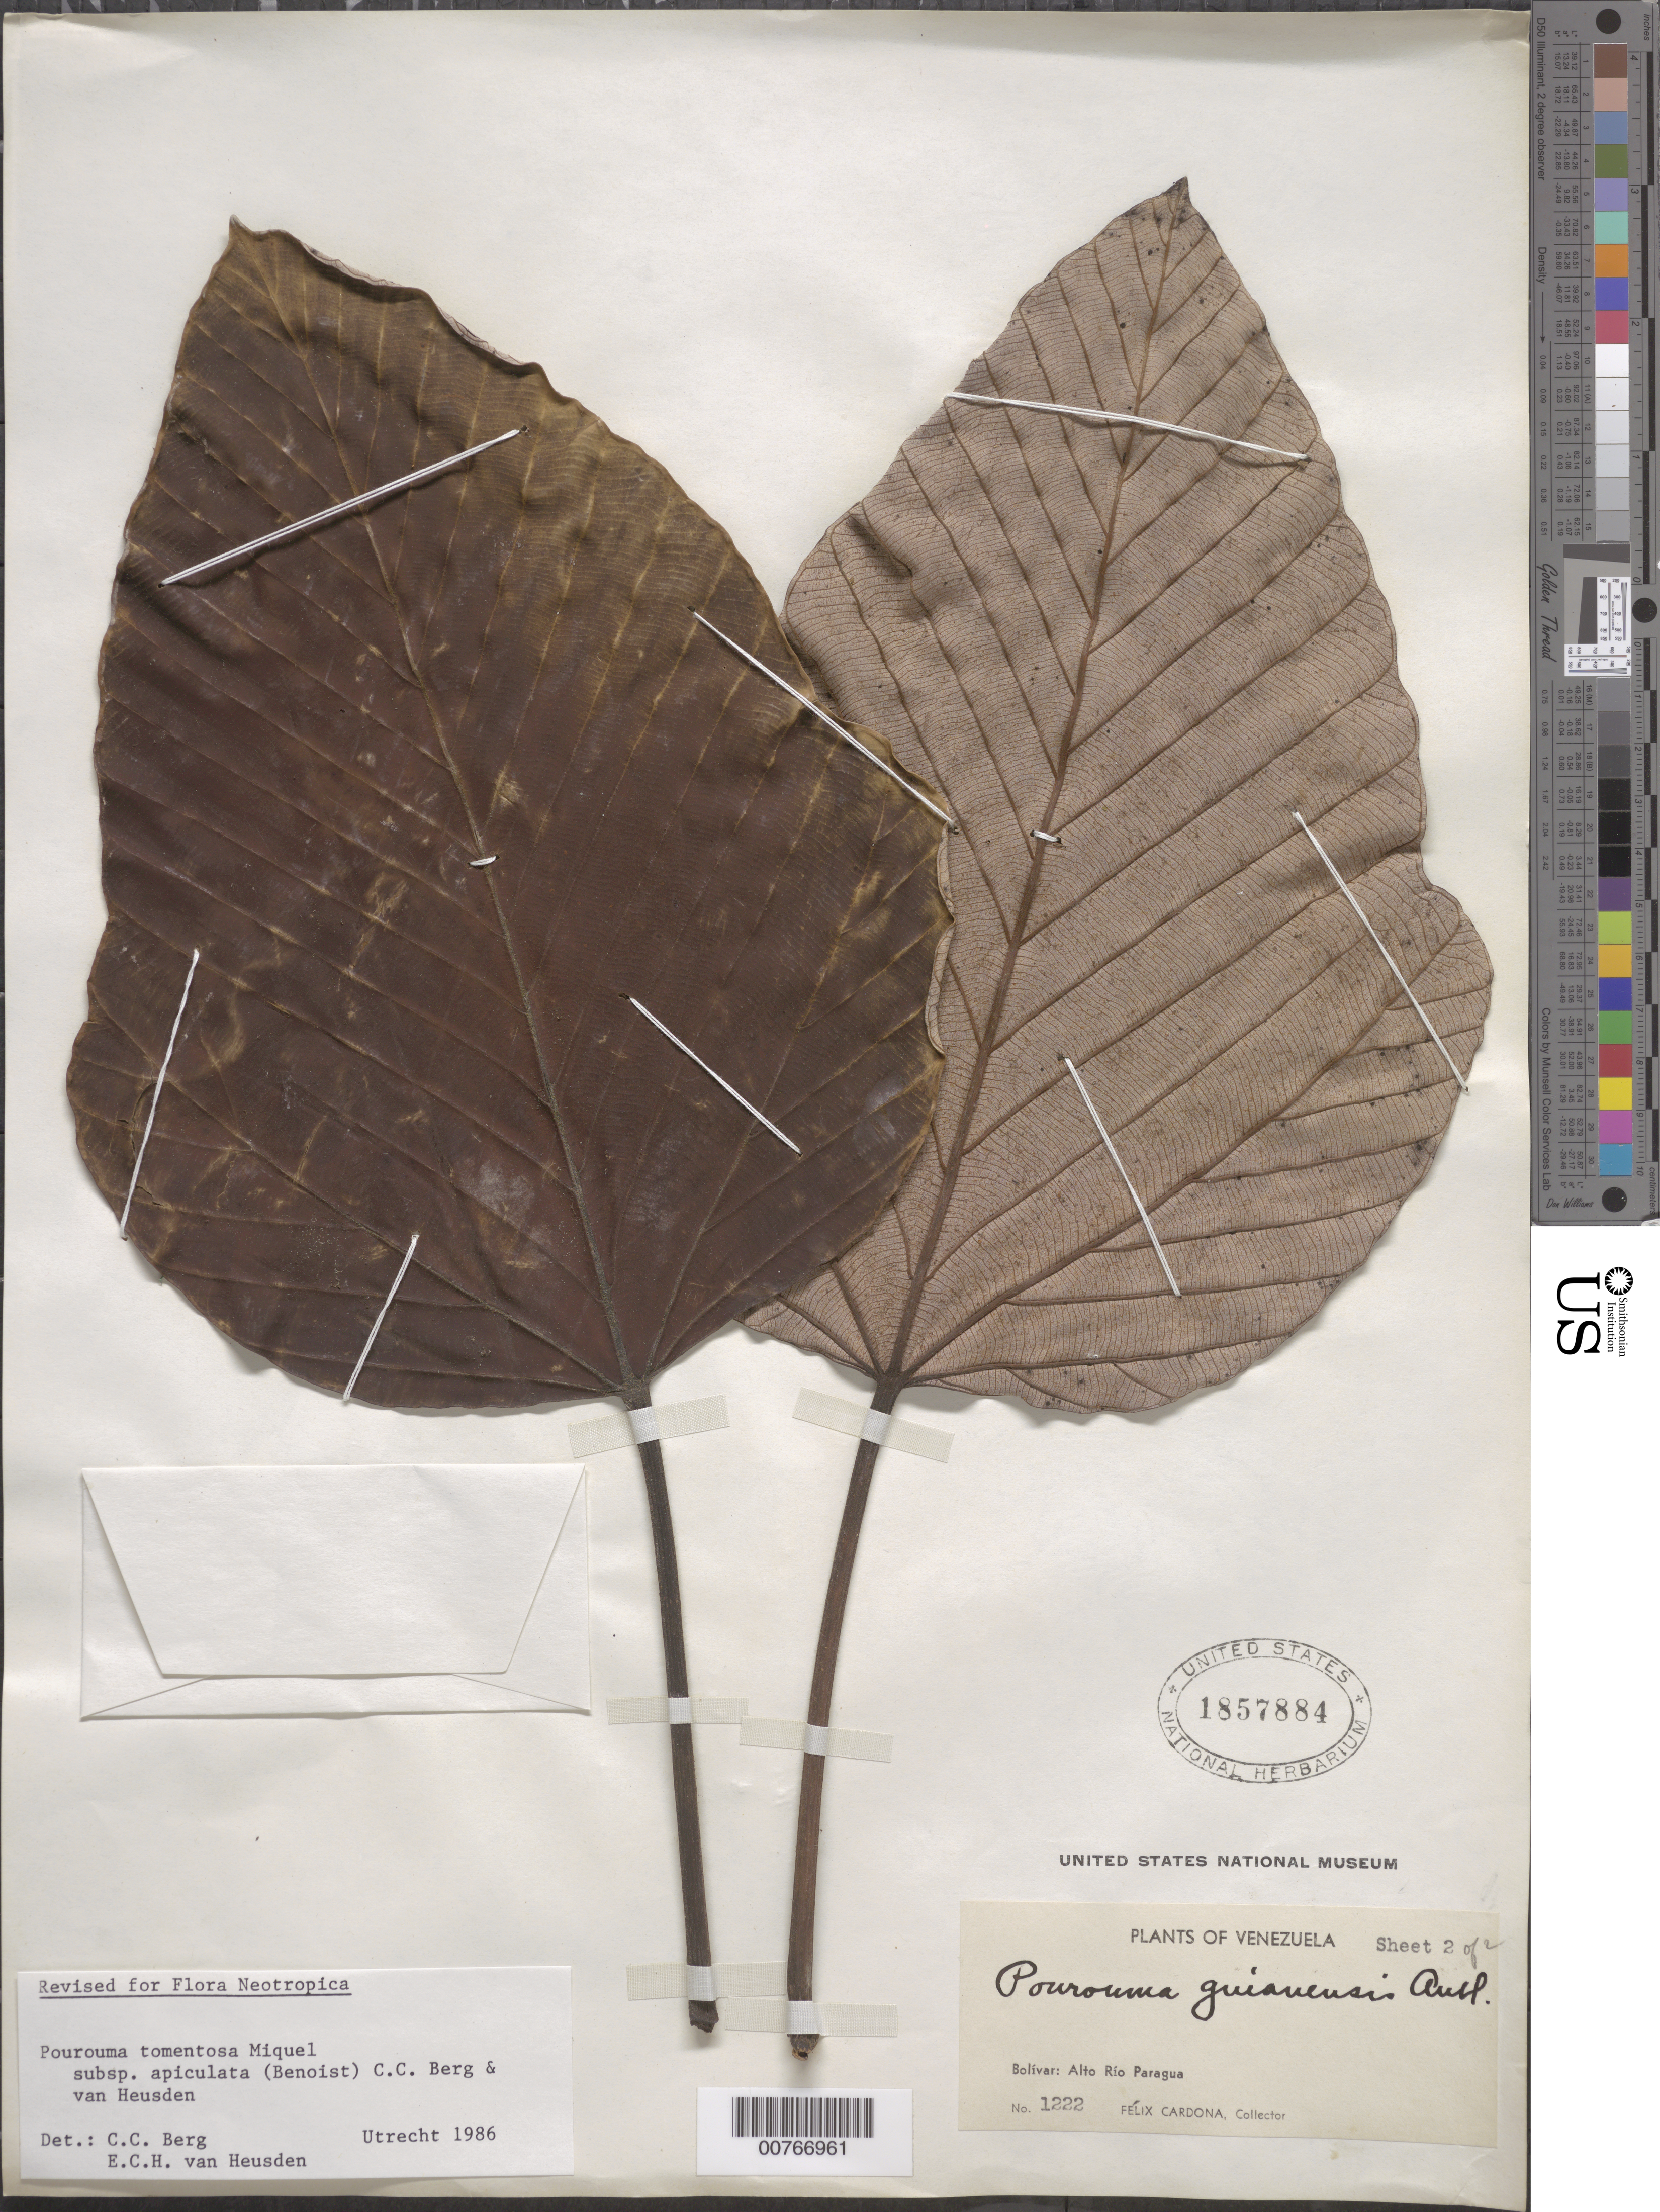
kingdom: Plantae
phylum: Tracheophyta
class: Magnoliopsida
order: Rosales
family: Urticaceae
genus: Pourouma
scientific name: Pourouma tomentosa subsp. apiculata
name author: Miq.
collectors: F. Cardona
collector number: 1222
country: Venezuela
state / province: Bolivar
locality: Alto Río Paragua.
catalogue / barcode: US 1857884